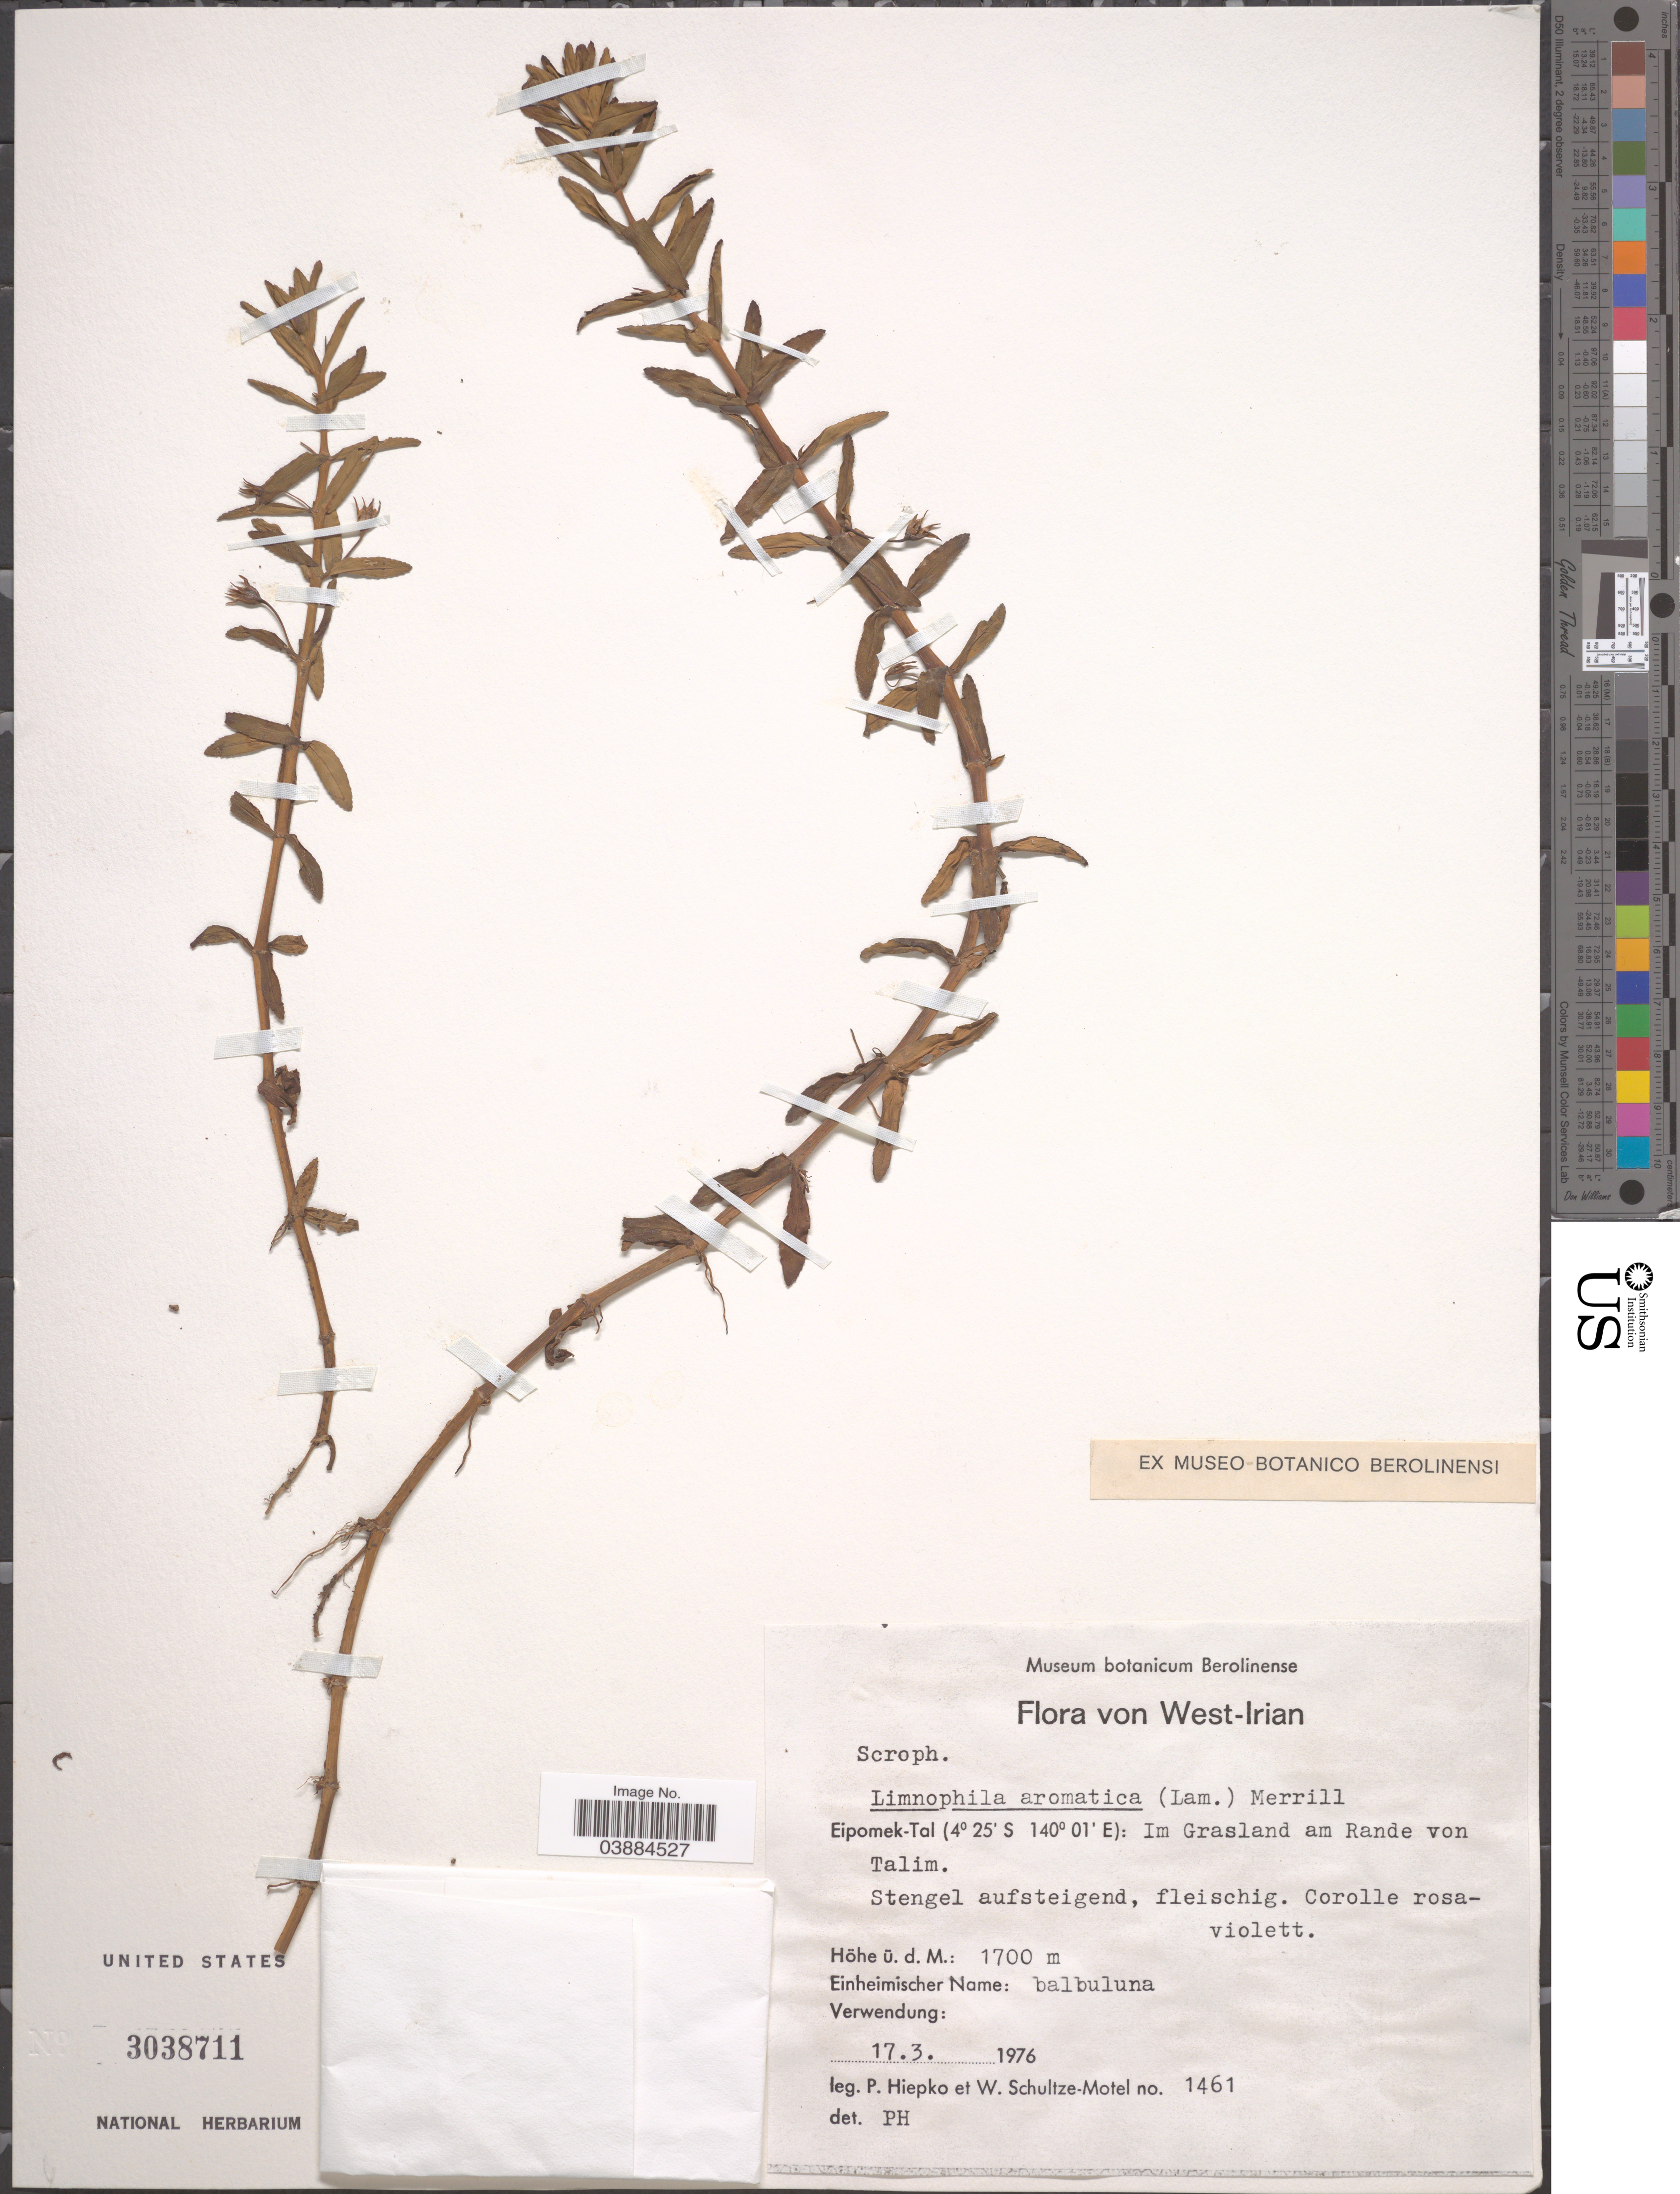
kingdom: Plantae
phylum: Tracheophyta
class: Magnoliopsida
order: Lamiales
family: Plantaginaceae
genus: Limnophila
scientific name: Limnophila aromatica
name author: (Lam.) Merr.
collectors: P. H. Hiepko & W. Schultze-Motel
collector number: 1461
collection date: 1976-03-17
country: Indonesia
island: New Guinea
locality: West-Irian. Eipomek-Tal: Im Grasland am Rande von Talim.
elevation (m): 1700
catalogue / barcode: US 3038711